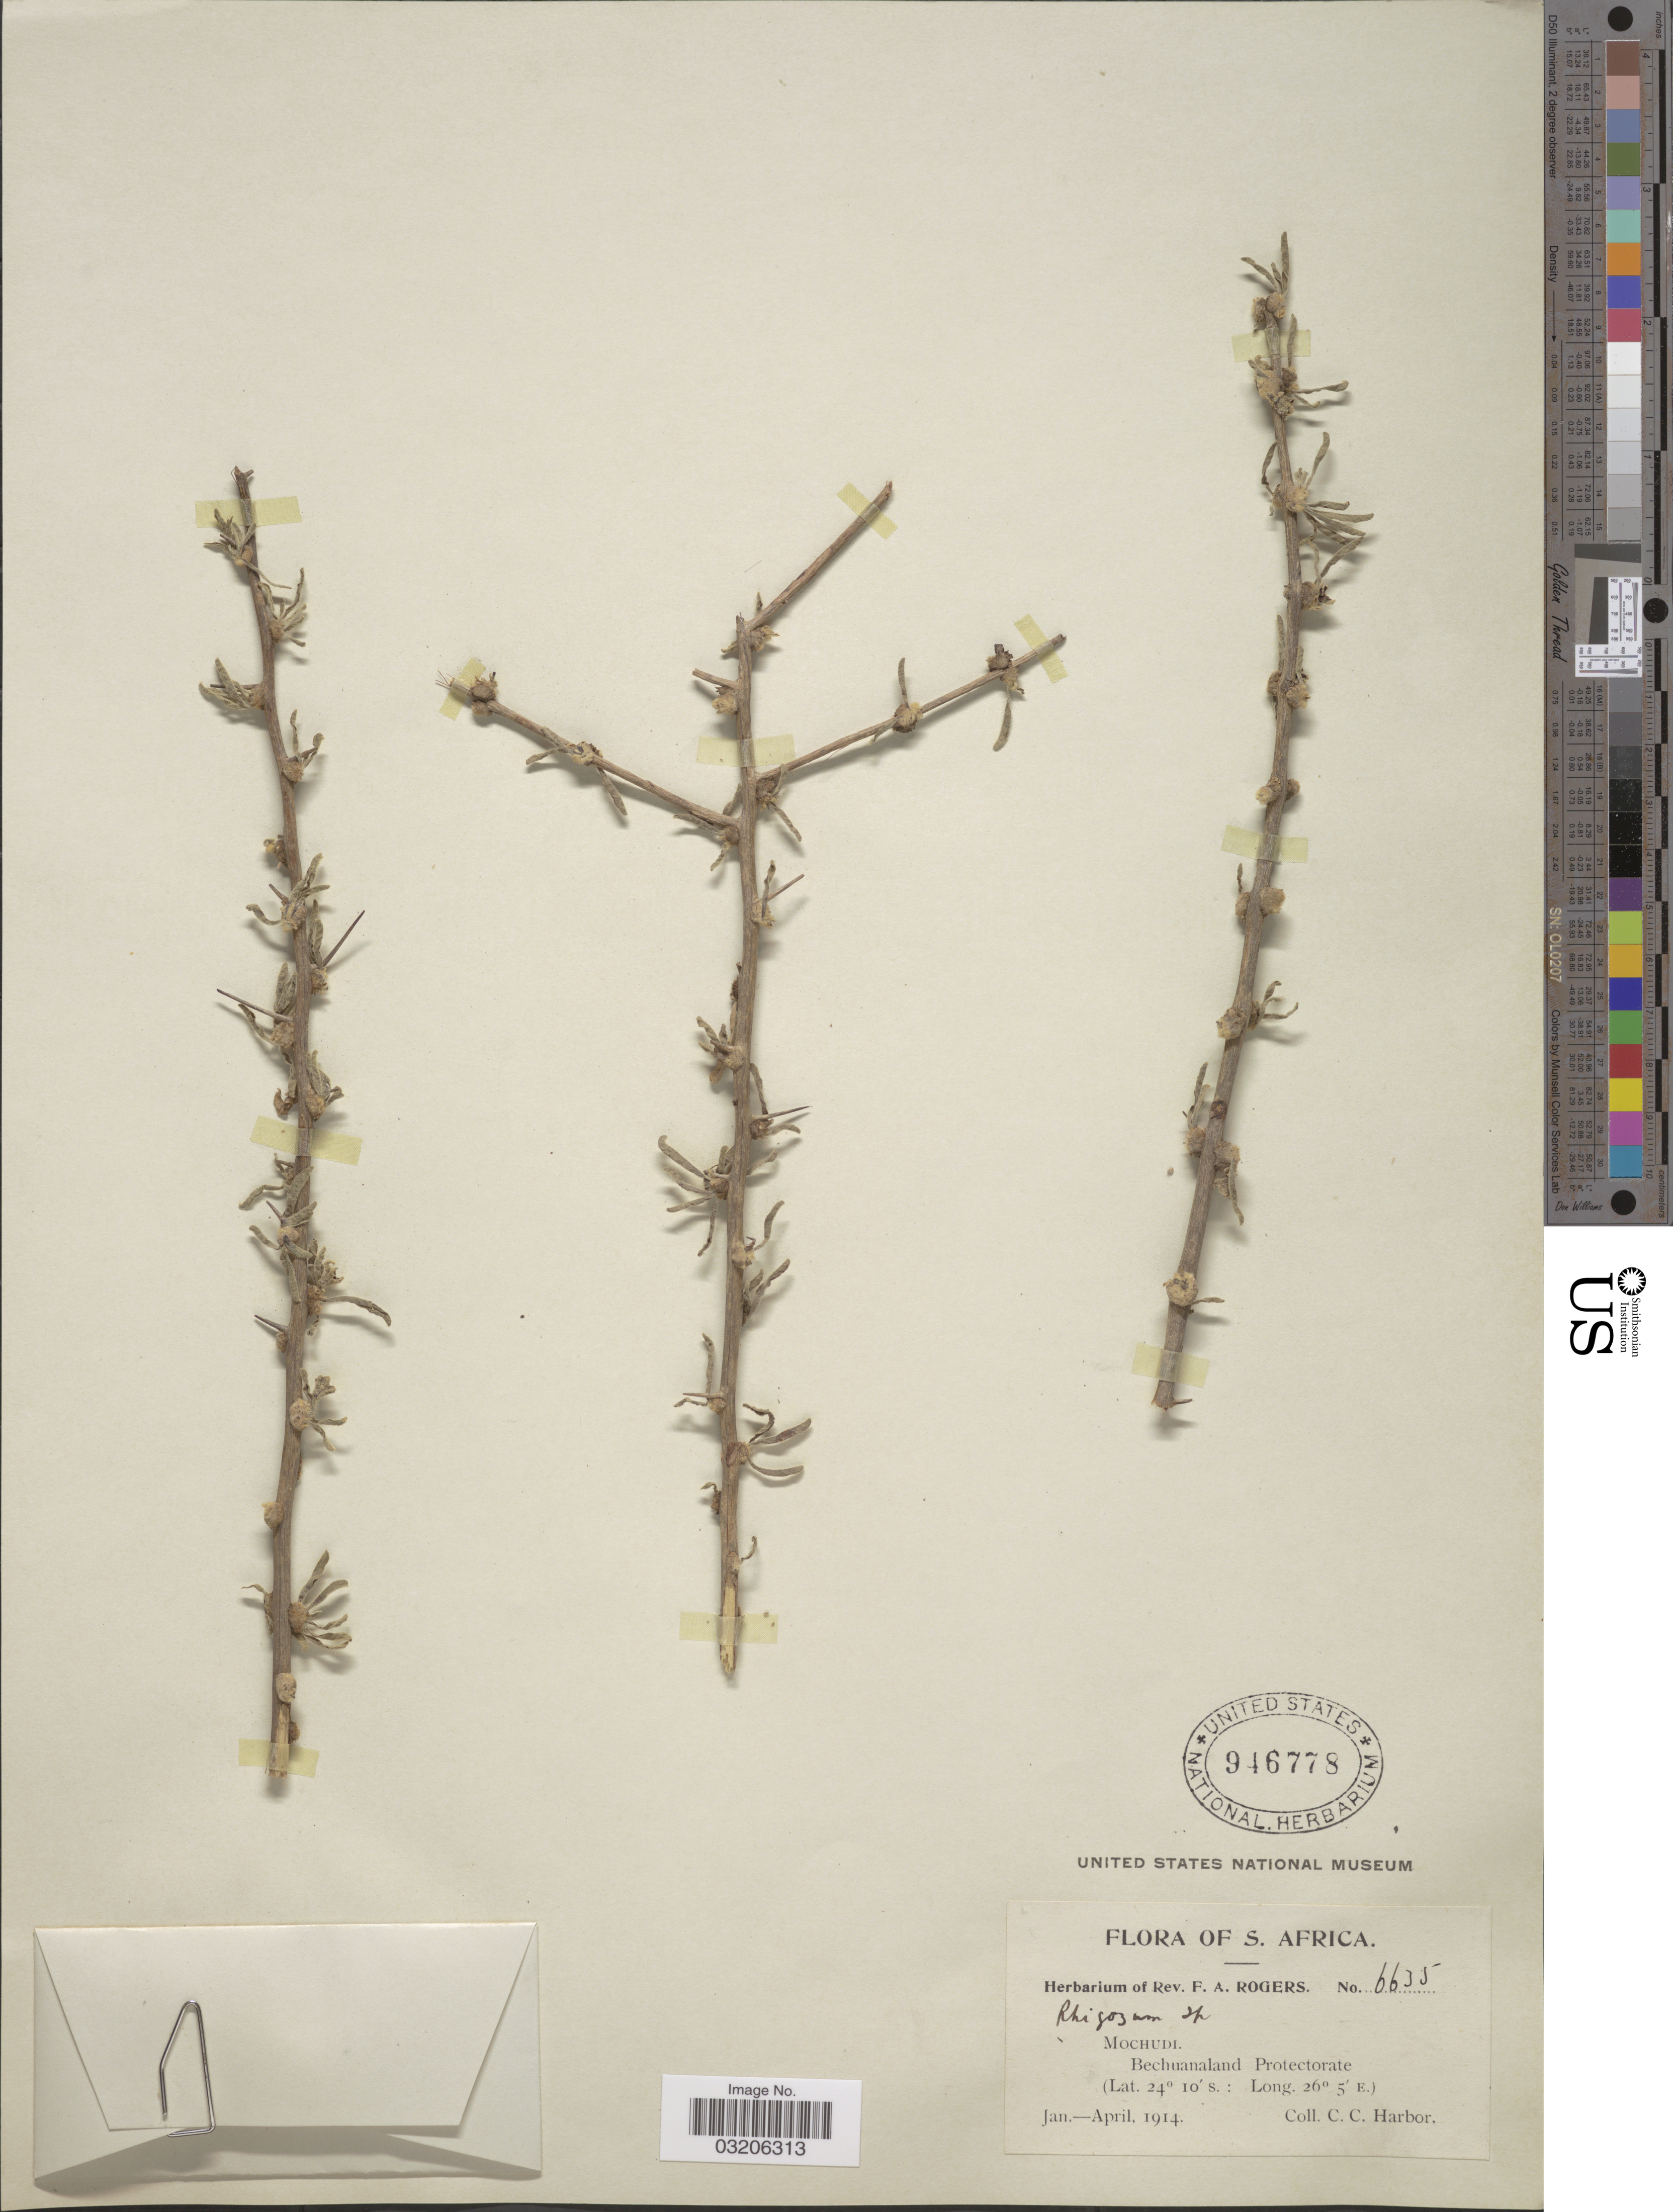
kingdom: Plantae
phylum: Tracheophyta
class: Magnoliopsida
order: Lamiales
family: Bignoniaceae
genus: Rhigozum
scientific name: Rhigozum sp.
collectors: C. Harbor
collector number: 6635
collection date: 1914-01/1914-04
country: Botswana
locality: S. Africa. Mochudi. Bechuanaland Protectorate.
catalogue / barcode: US 946778